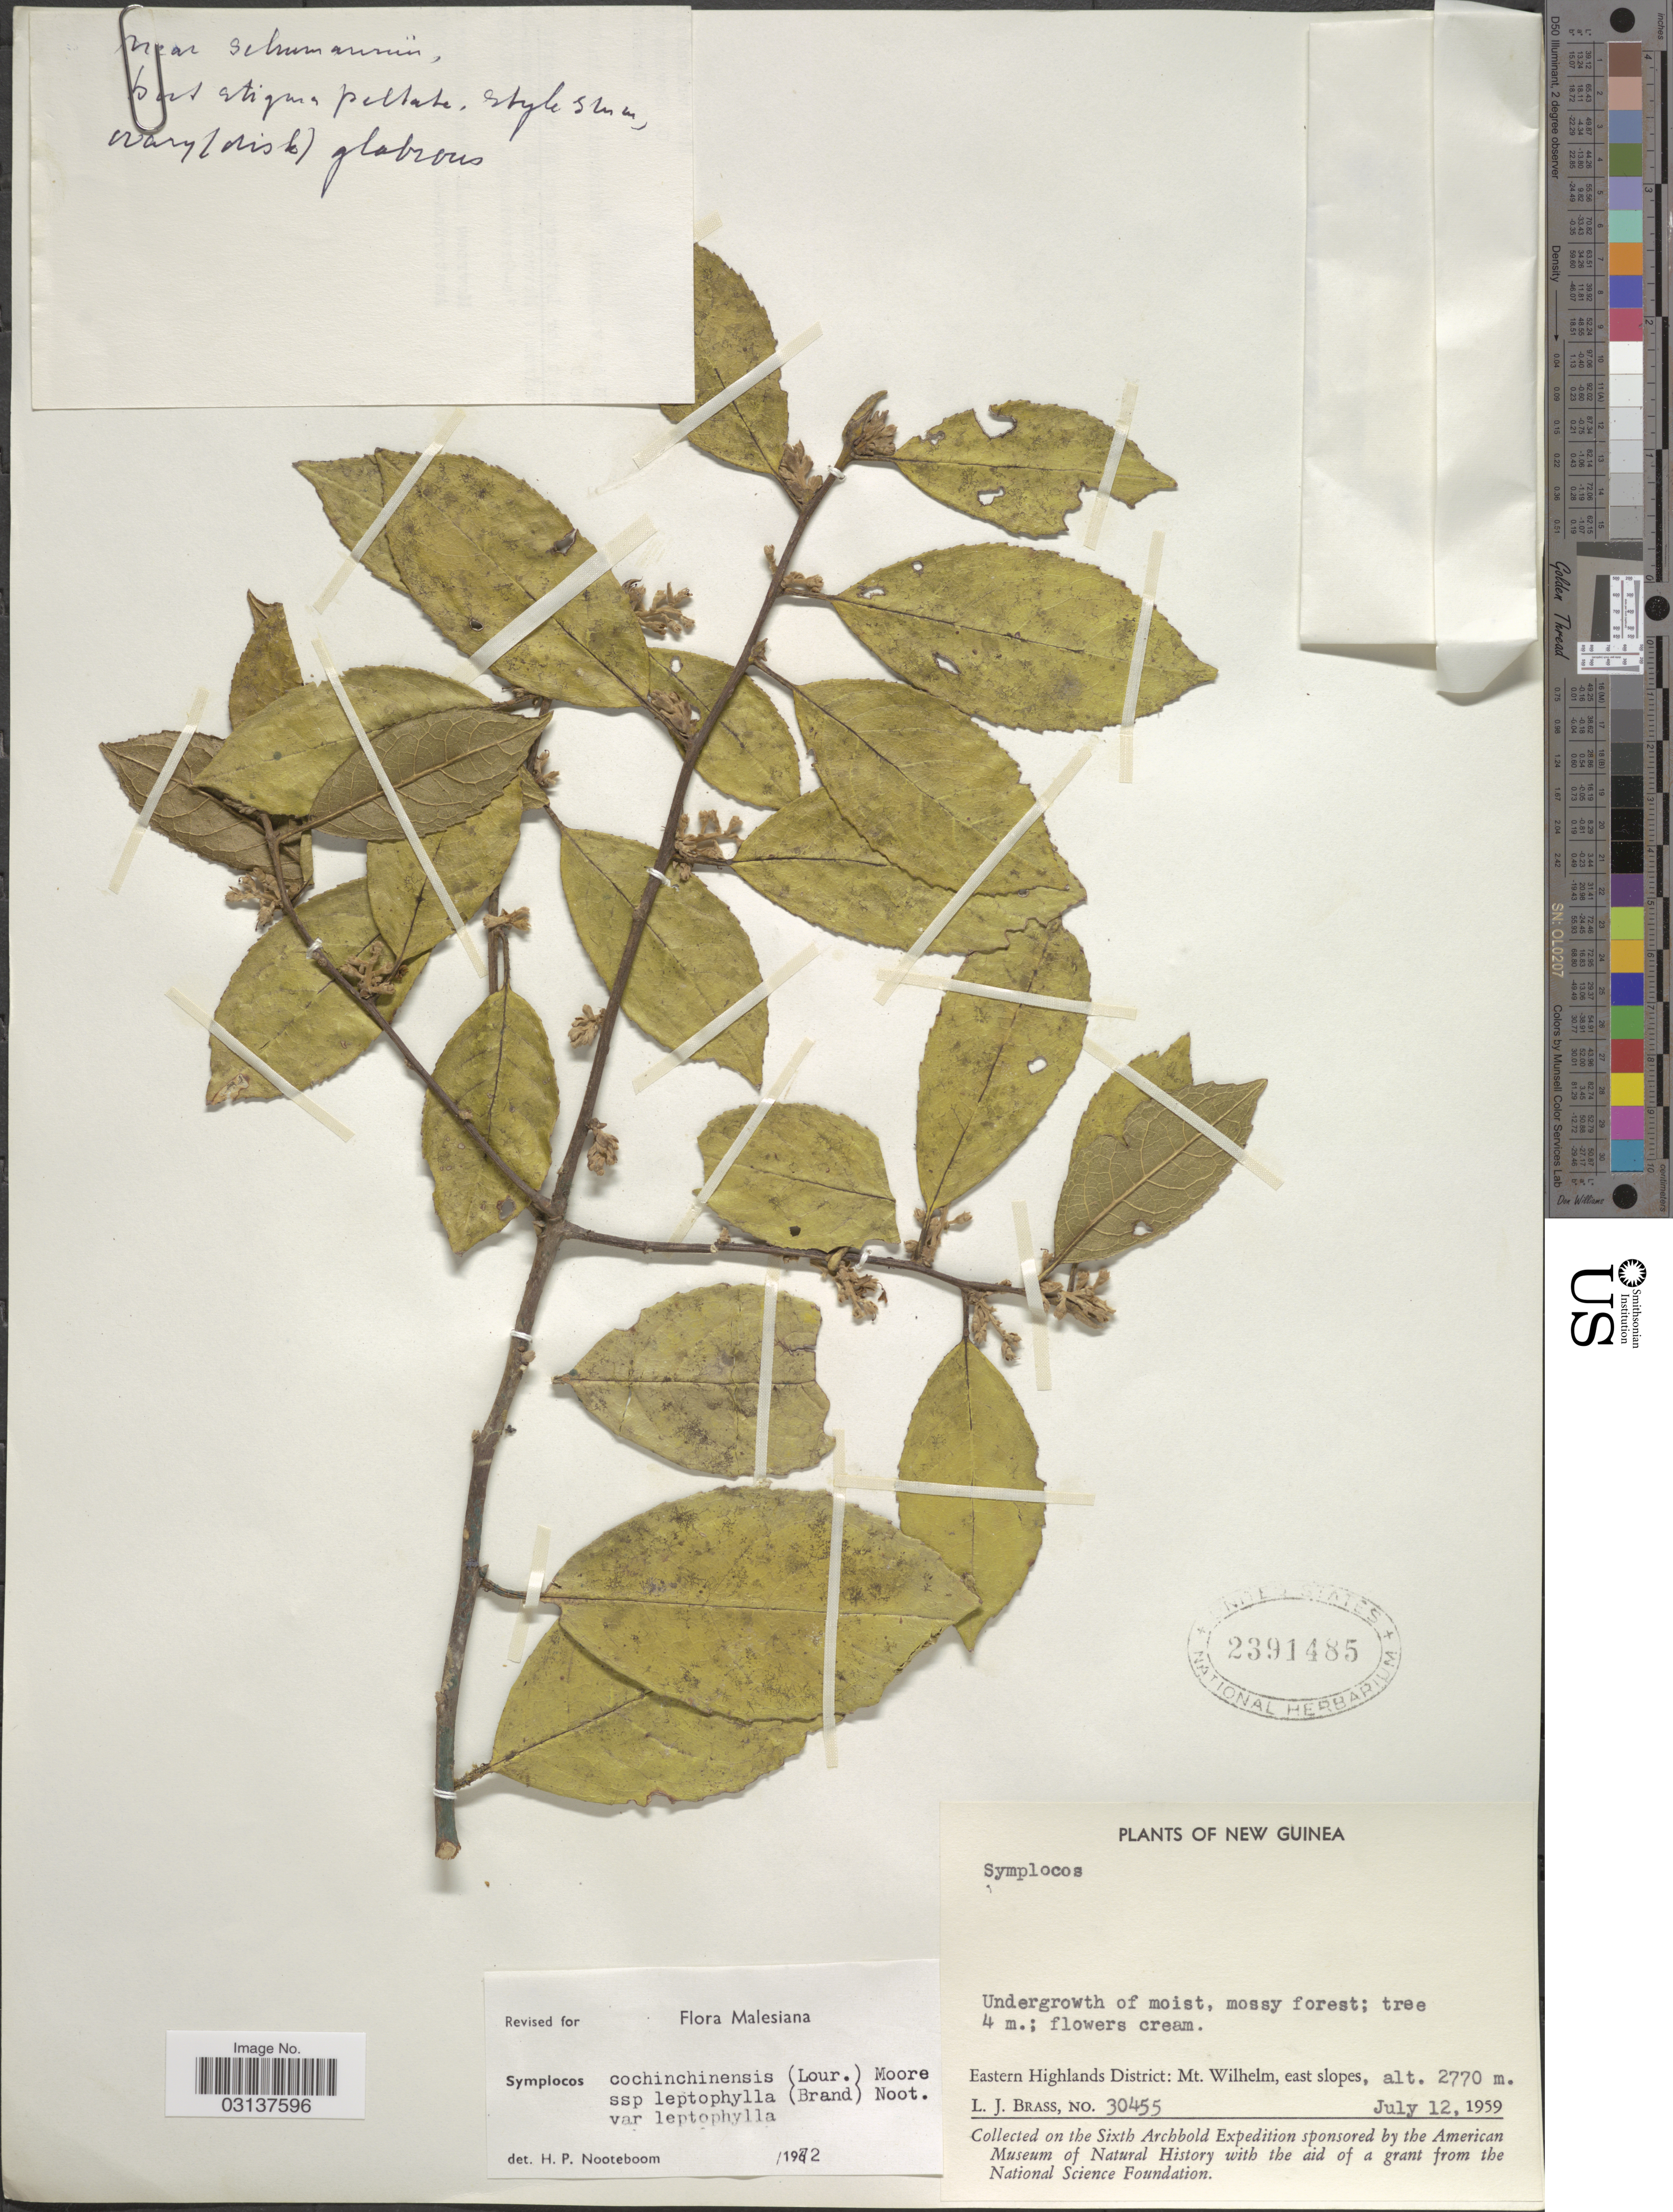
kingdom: Plantae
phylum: Tracheophyta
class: Magnoliopsida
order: Ericales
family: Symplocaceae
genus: Symplocos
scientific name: Symplocos cochinchinensis var. leptophylla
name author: (Brand) Noot.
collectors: L. J. Brass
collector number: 30455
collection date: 1959-07-12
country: Papua New Guinea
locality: New Guinea, Eastern Highlands District: Mt. Wilhelm, east slopes.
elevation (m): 2770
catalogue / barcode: US 2391485